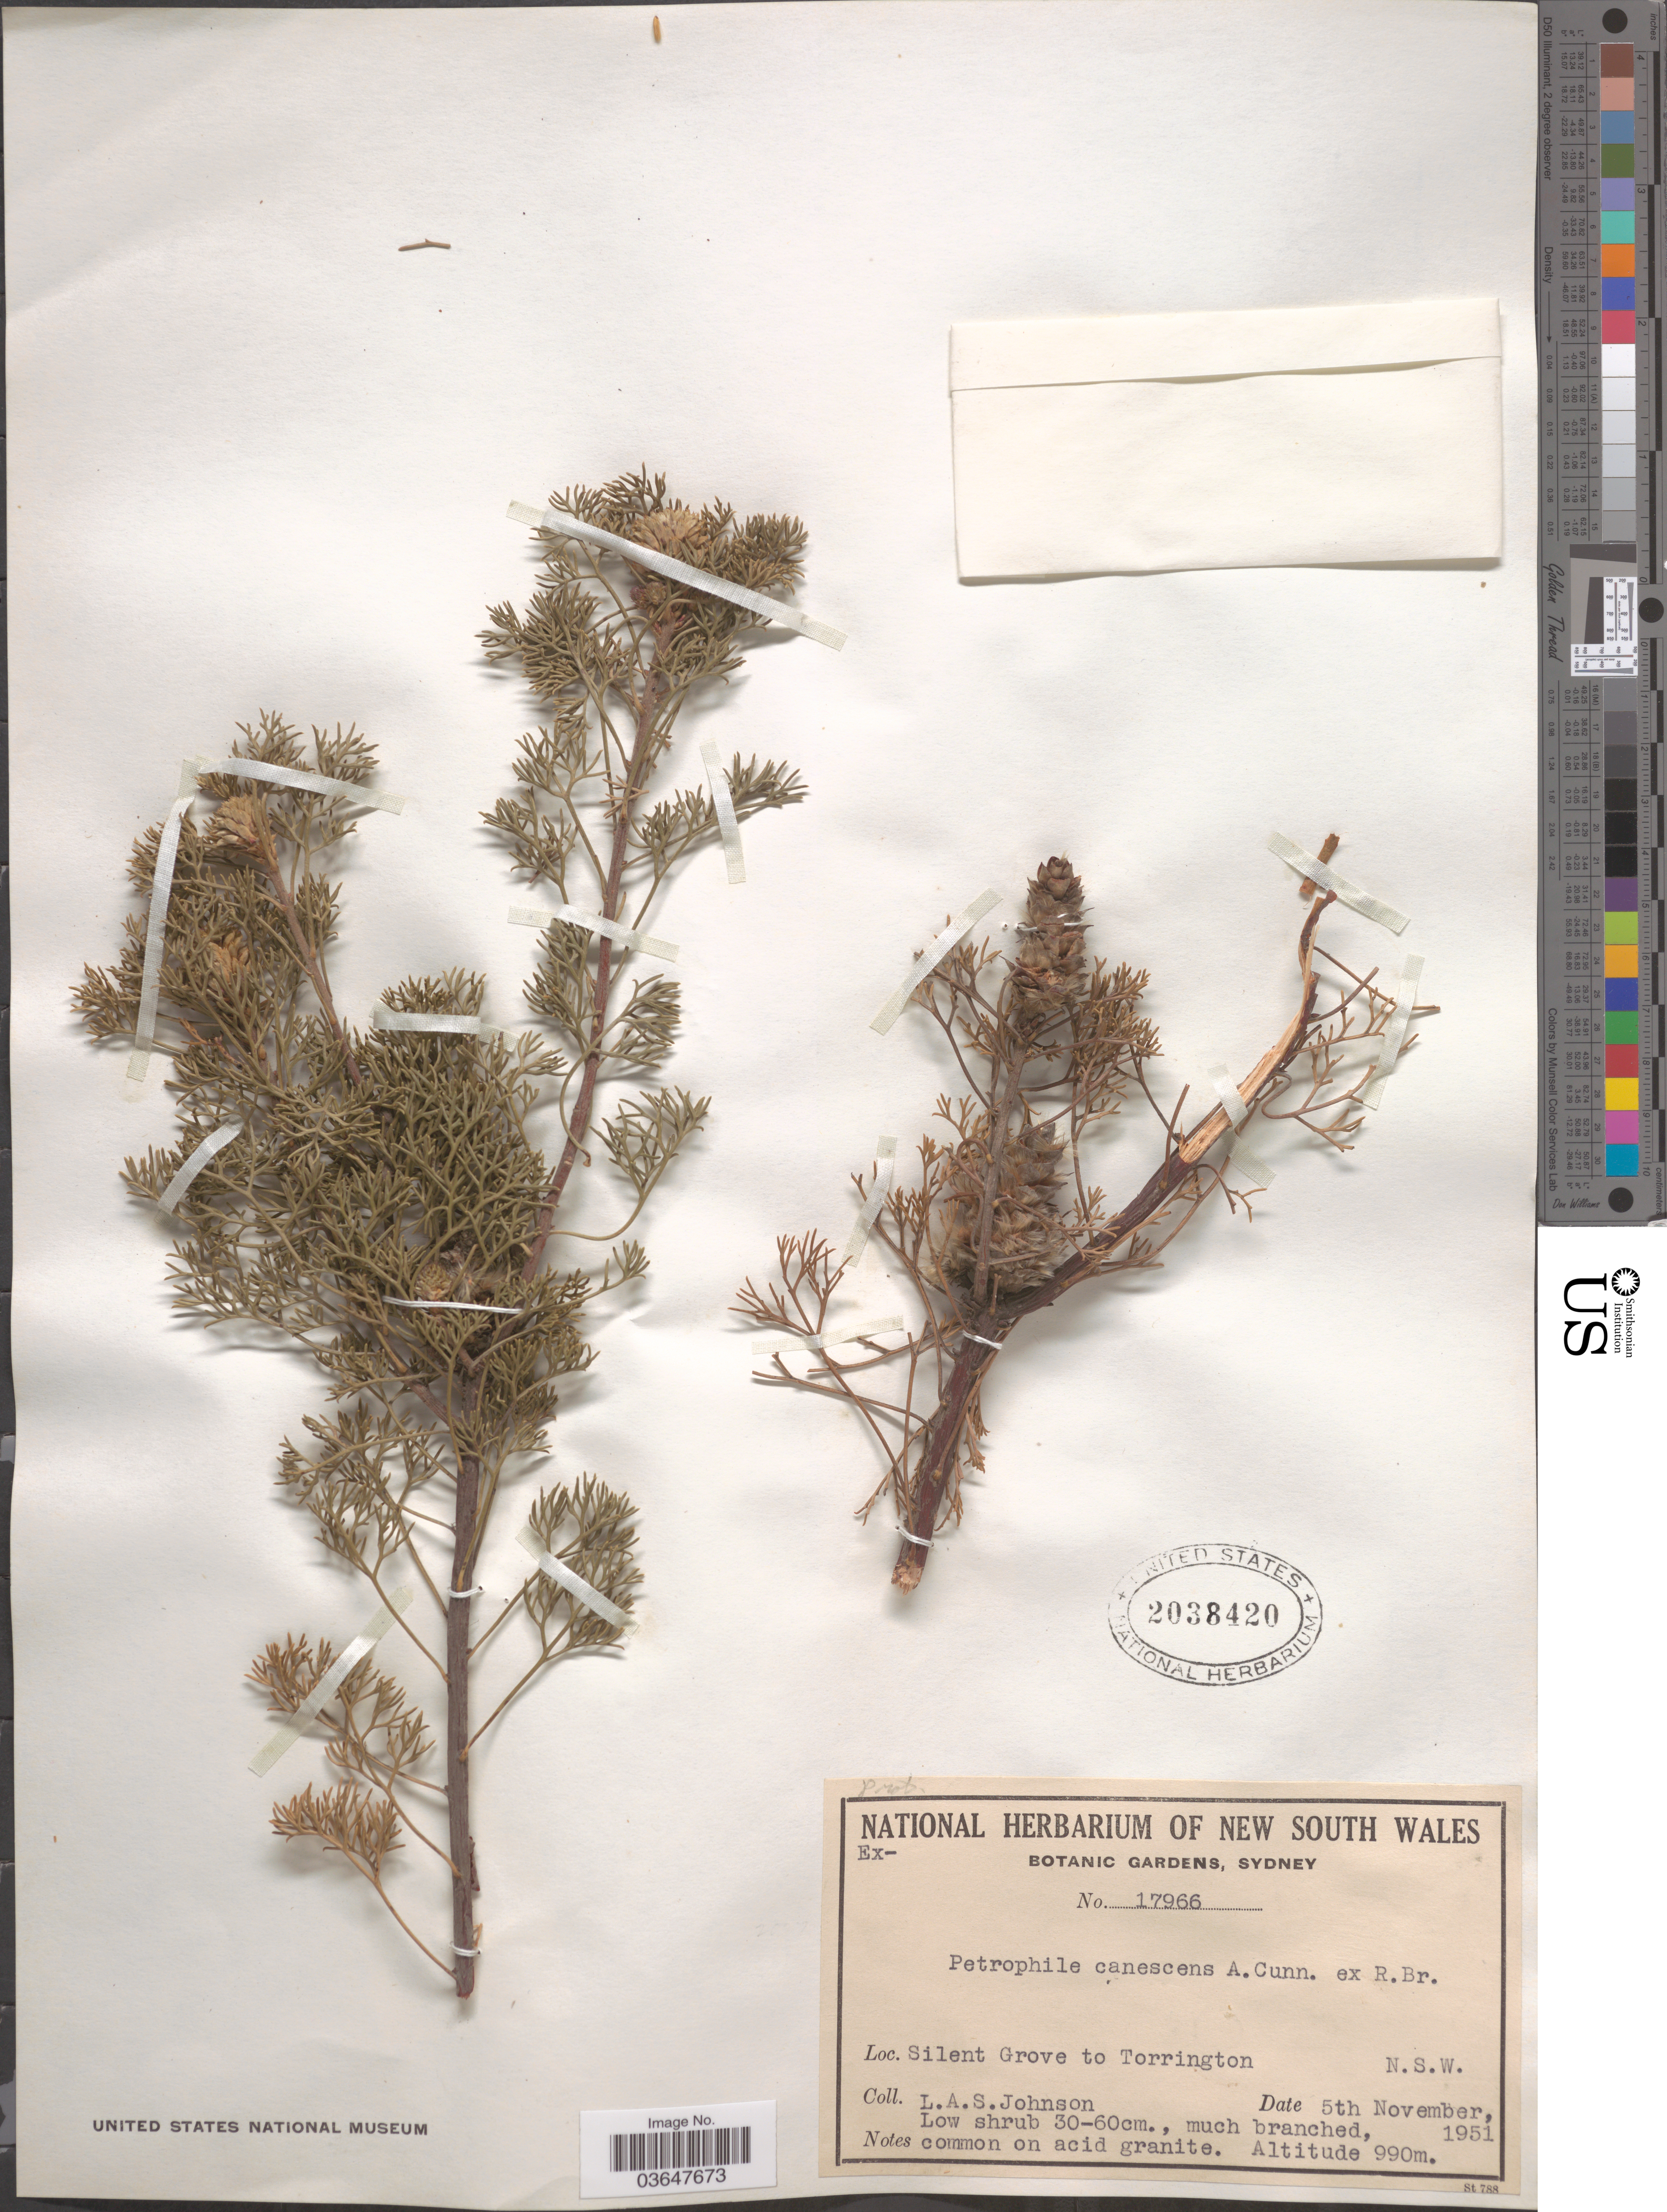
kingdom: Plantae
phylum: Tracheophyta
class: Magnoliopsida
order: Proteales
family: Proteaceae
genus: Petrophile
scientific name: Petrophile canescens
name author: A. Cunn. ex R. Br.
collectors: L. A. S. Johnson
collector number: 17966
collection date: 1951-11-05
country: Australia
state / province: New South Wales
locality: Silent Grove to Torrington N.S.W.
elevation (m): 990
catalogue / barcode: US 2038420